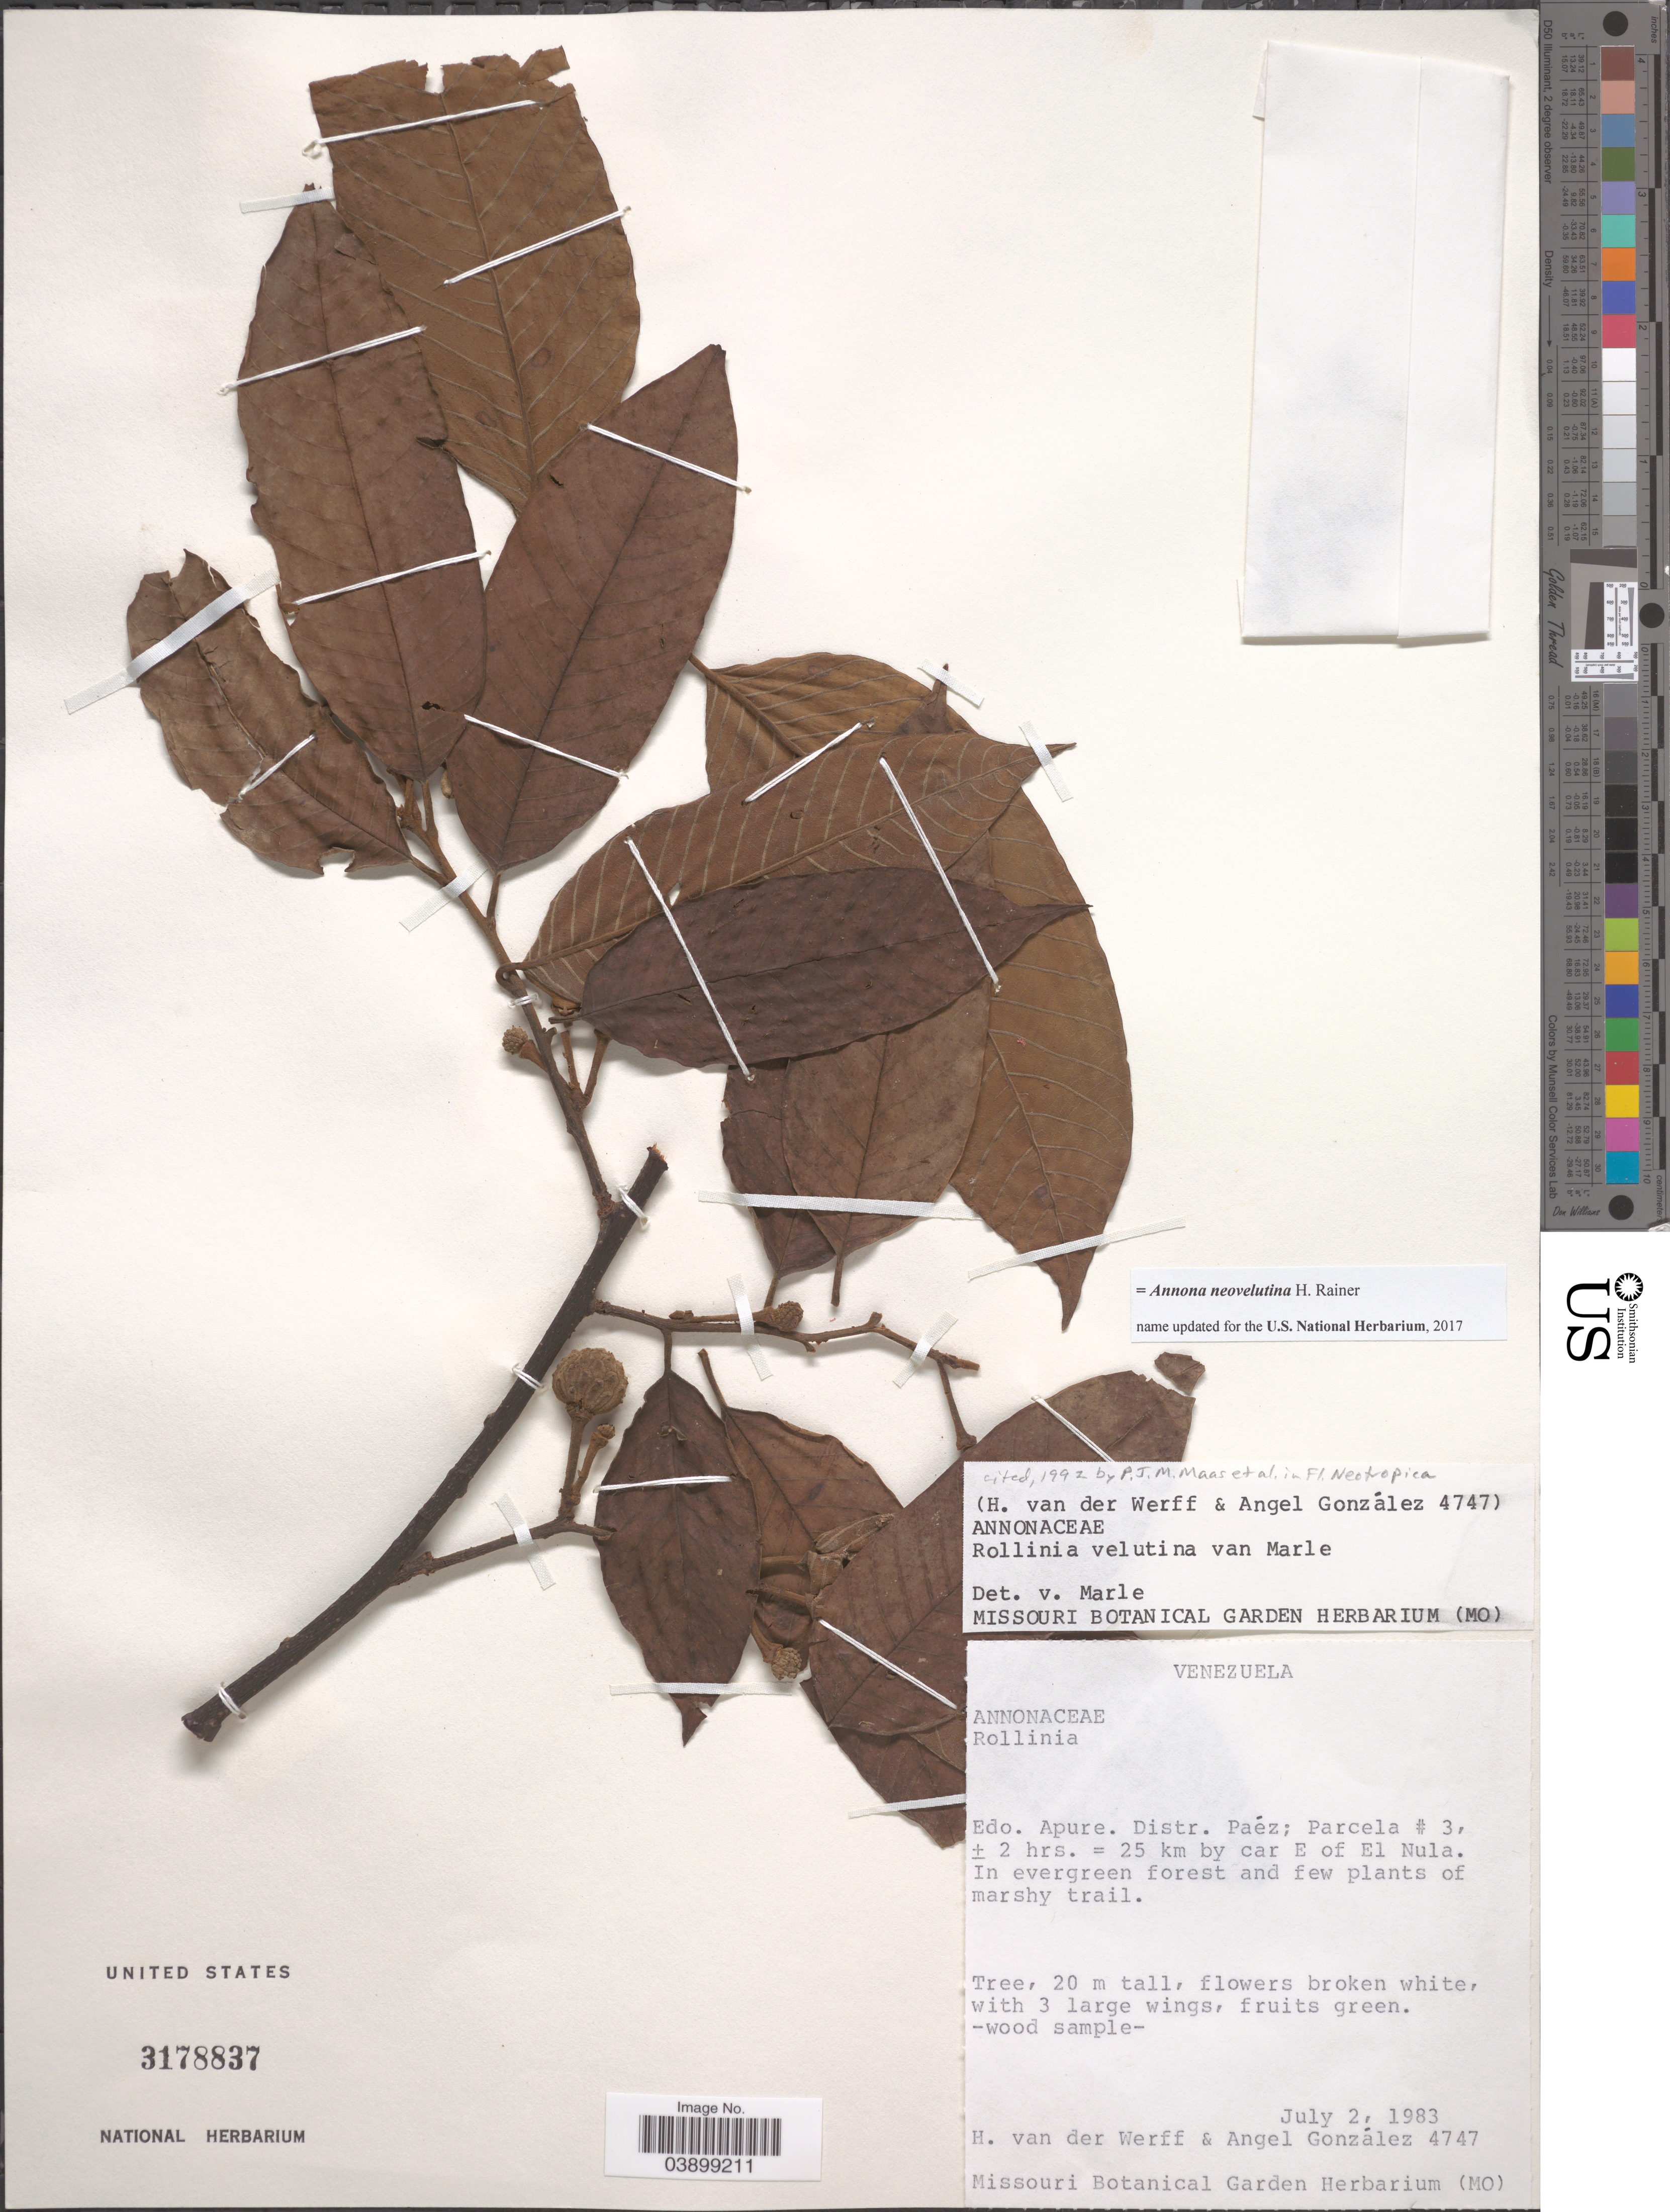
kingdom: Plantae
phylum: Tracheophyta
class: Magnoliopsida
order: Magnoliales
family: Annonaceae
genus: Annona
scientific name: Annona neovelutina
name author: H. Rainer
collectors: H. van der Werff & A. C. González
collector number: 4747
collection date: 1983-07-02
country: Venezuela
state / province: Apure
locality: Distr. Paéz; Parcela # 3, ± 2 hrs. = 25 km by car E of El Nula.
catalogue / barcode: US 3178837